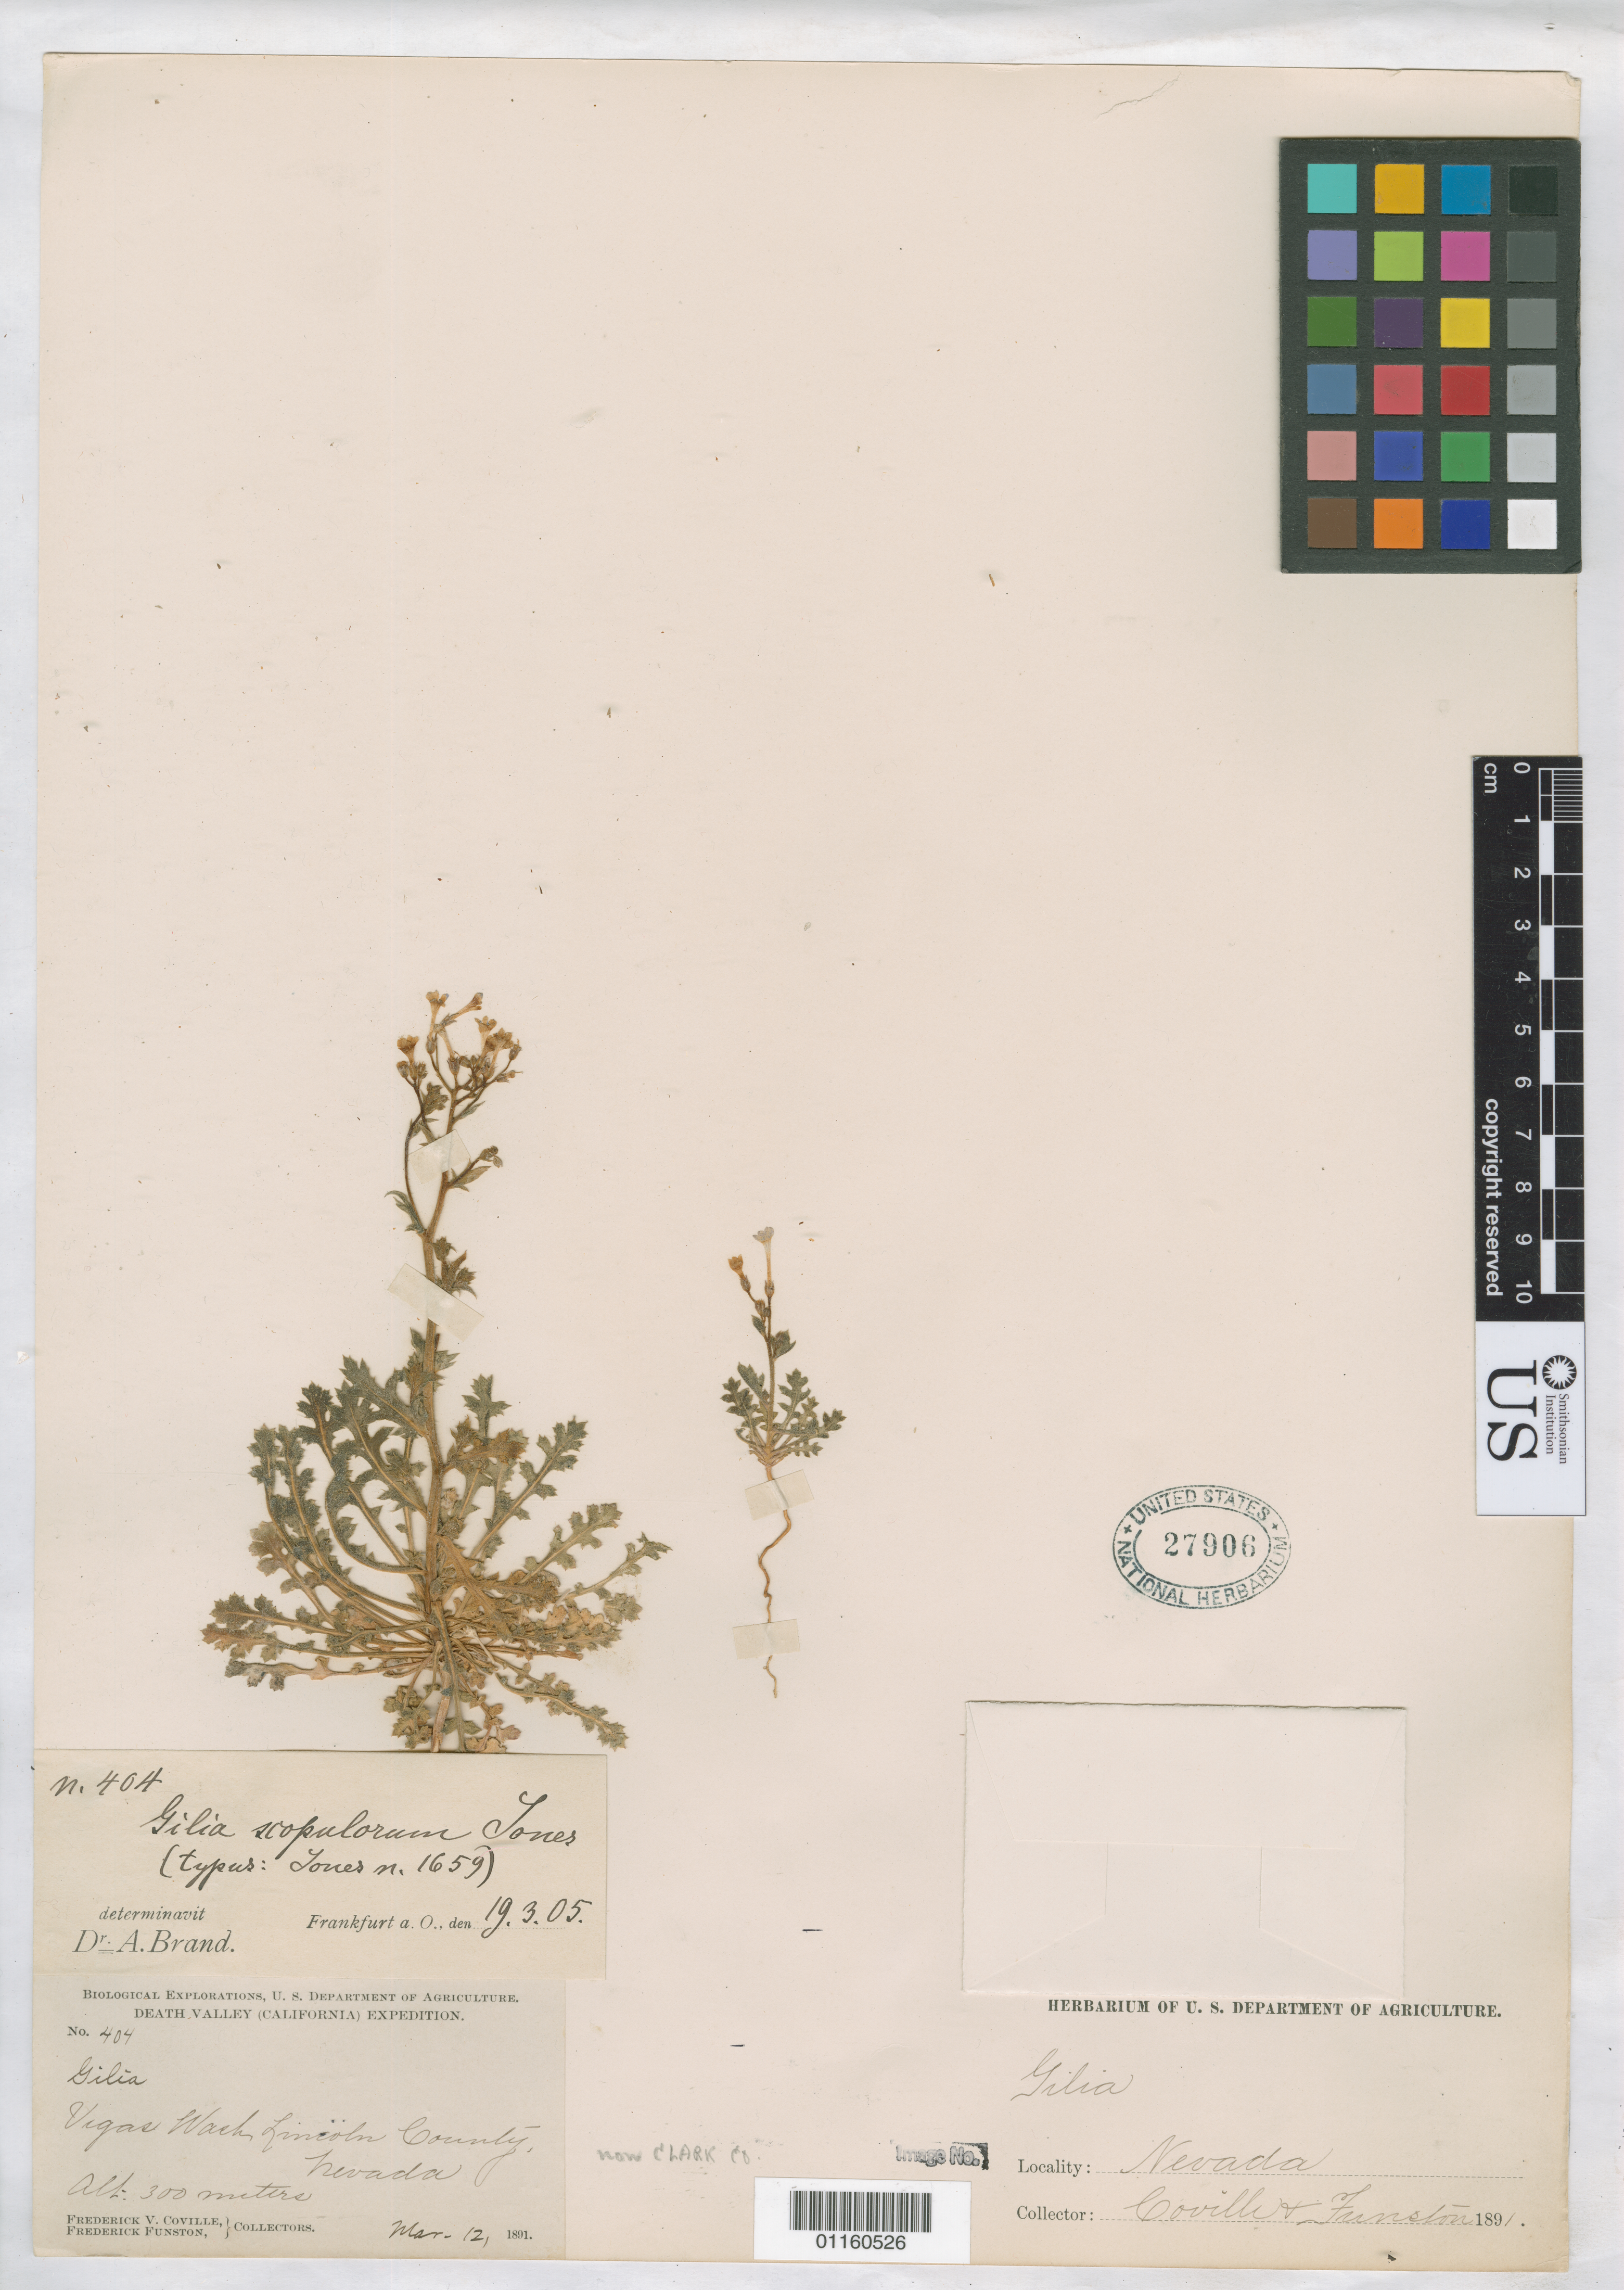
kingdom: Plantae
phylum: Tracheophyta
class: Magnoliopsida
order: Ericales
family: Polemoniaceae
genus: Gilia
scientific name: Gilia scopulorum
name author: M.E. Jones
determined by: Brand, A.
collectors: F. V. Coville & F. Funston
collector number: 404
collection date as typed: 12 Mar 1891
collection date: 1891-03-12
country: United States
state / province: Nevada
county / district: Lincoln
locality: Vegas Wash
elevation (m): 300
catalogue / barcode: US 27906